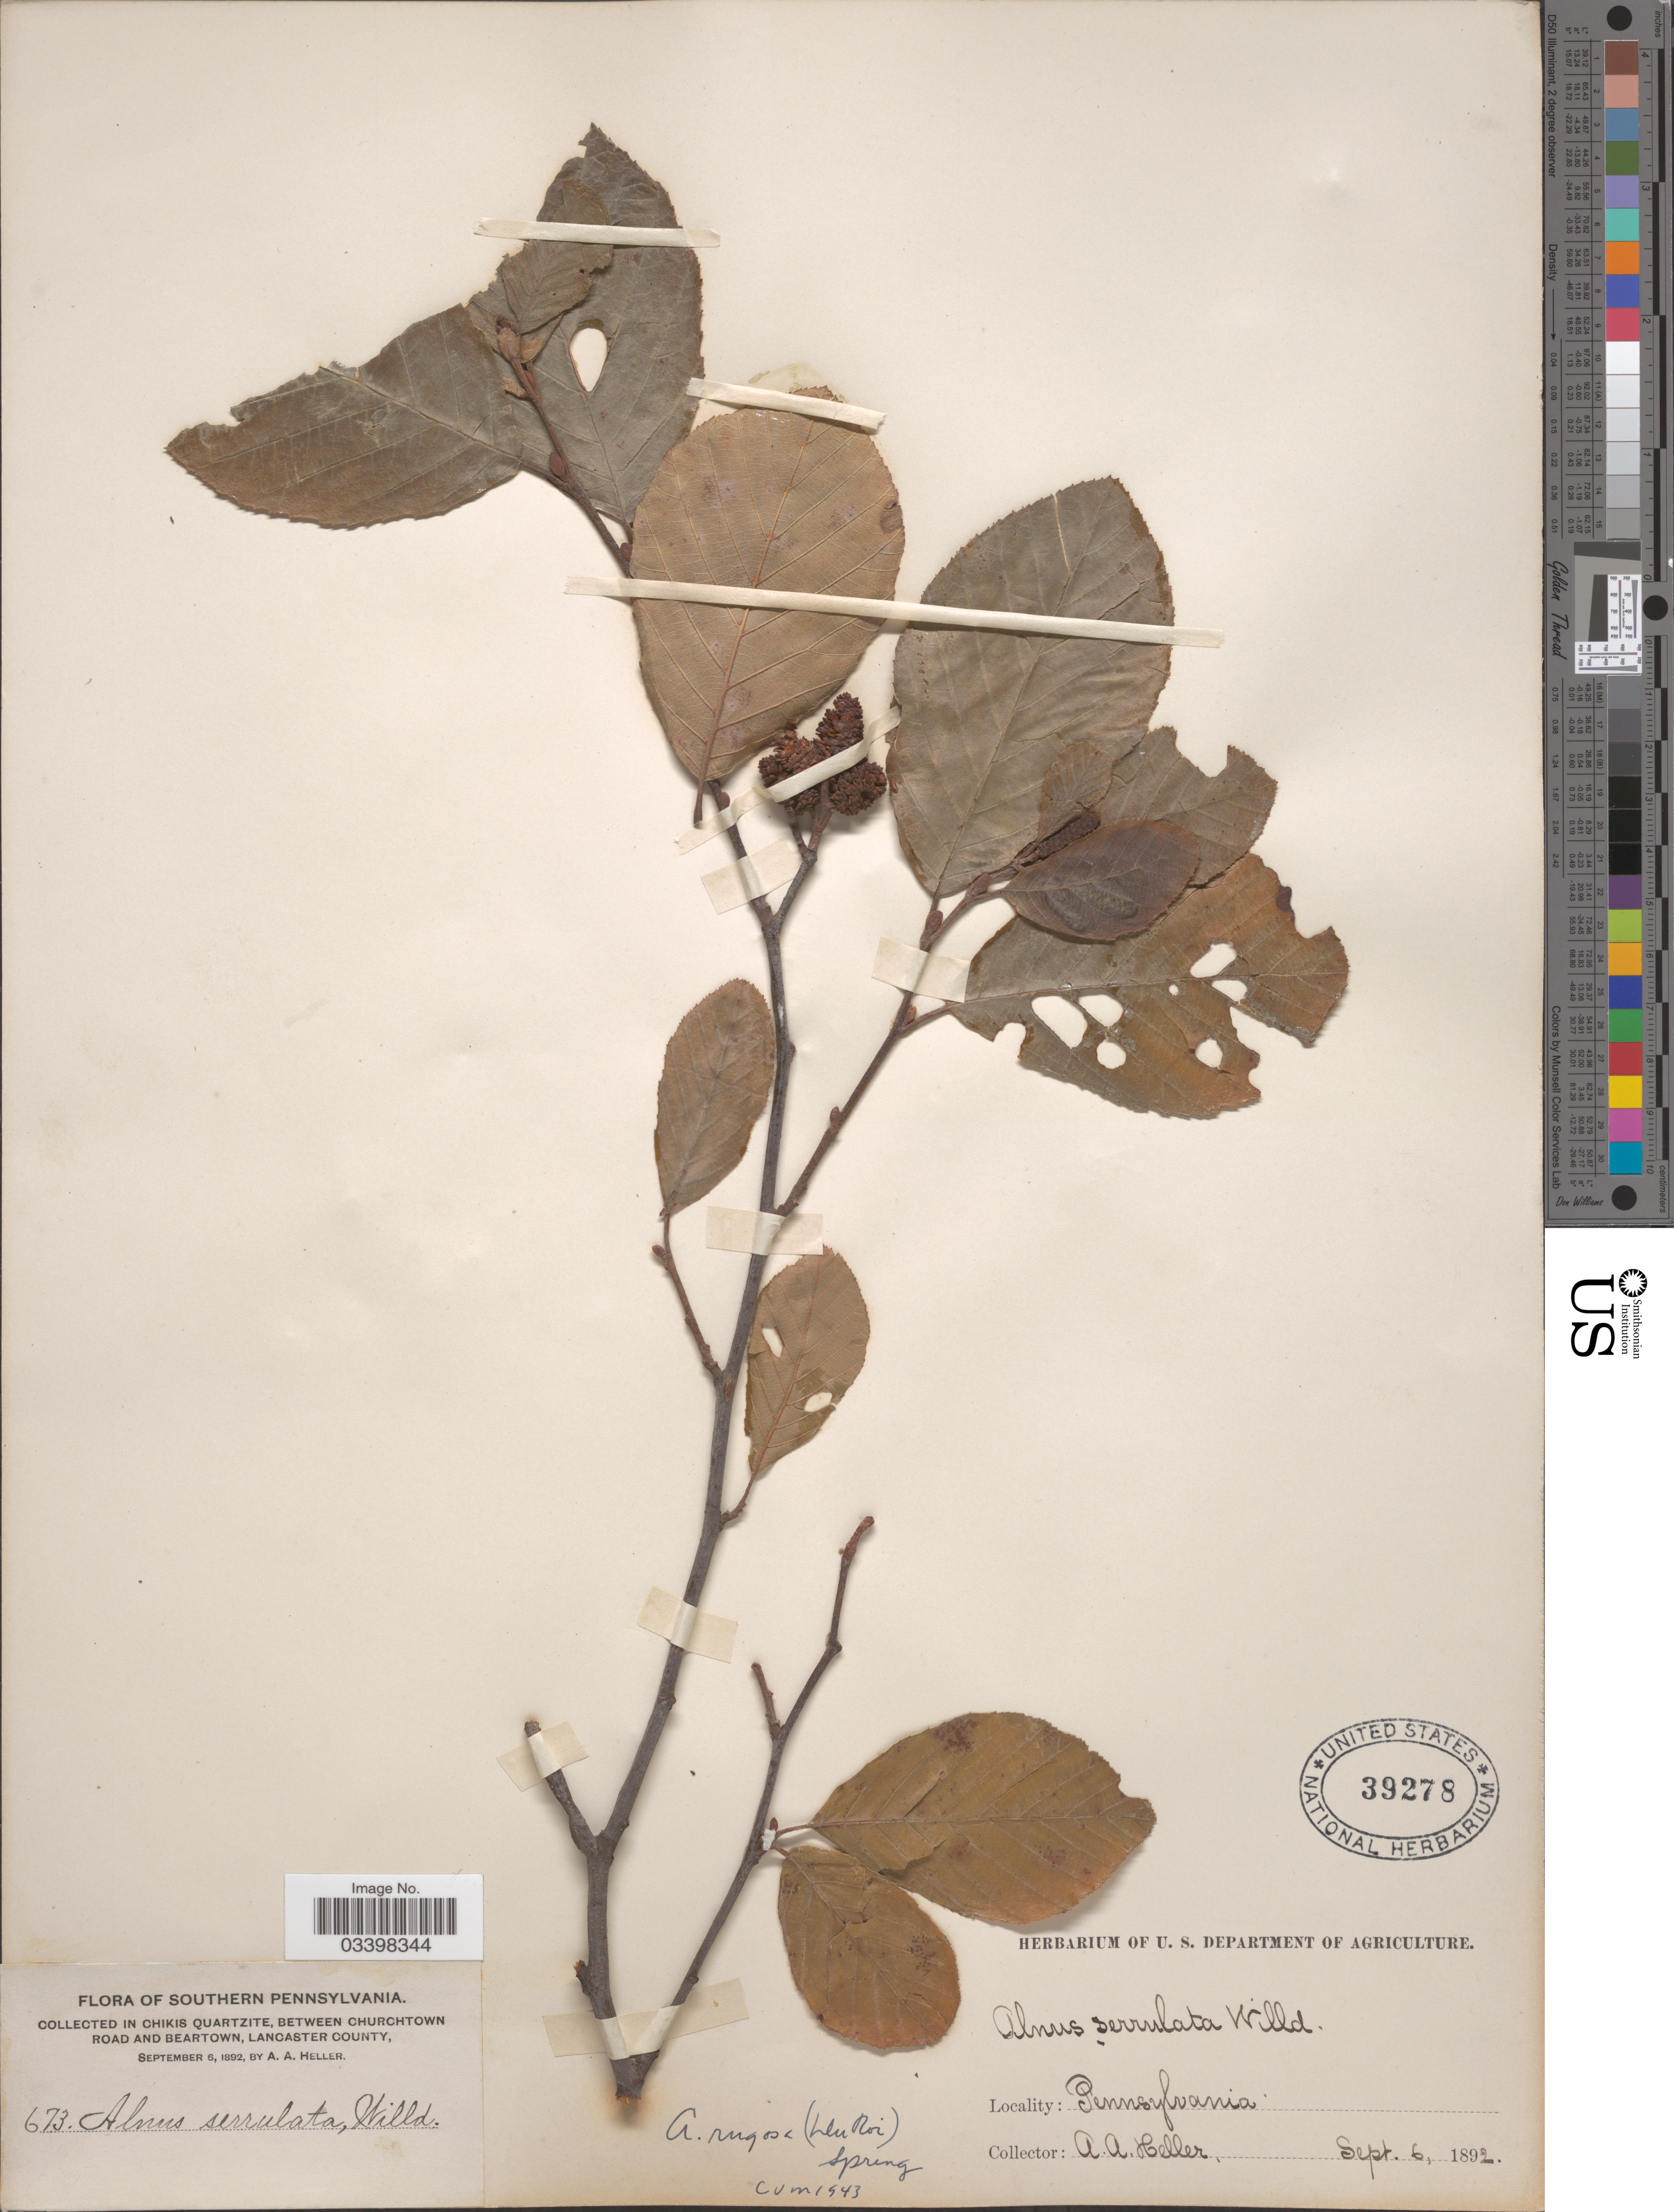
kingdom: Plantae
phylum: Tracheophyta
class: Magnoliopsida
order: Fagales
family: Betulaceae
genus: Alnus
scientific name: Alnus serrulata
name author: (Aiton) Willd.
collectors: A. A. Heller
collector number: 673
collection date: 1892-09-06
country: United States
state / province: Pennsylvania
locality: Southern Pennsylvania. Chikis Quartzite, between Churchtown Road and Beartown, Lancaster County.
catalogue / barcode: US 39278